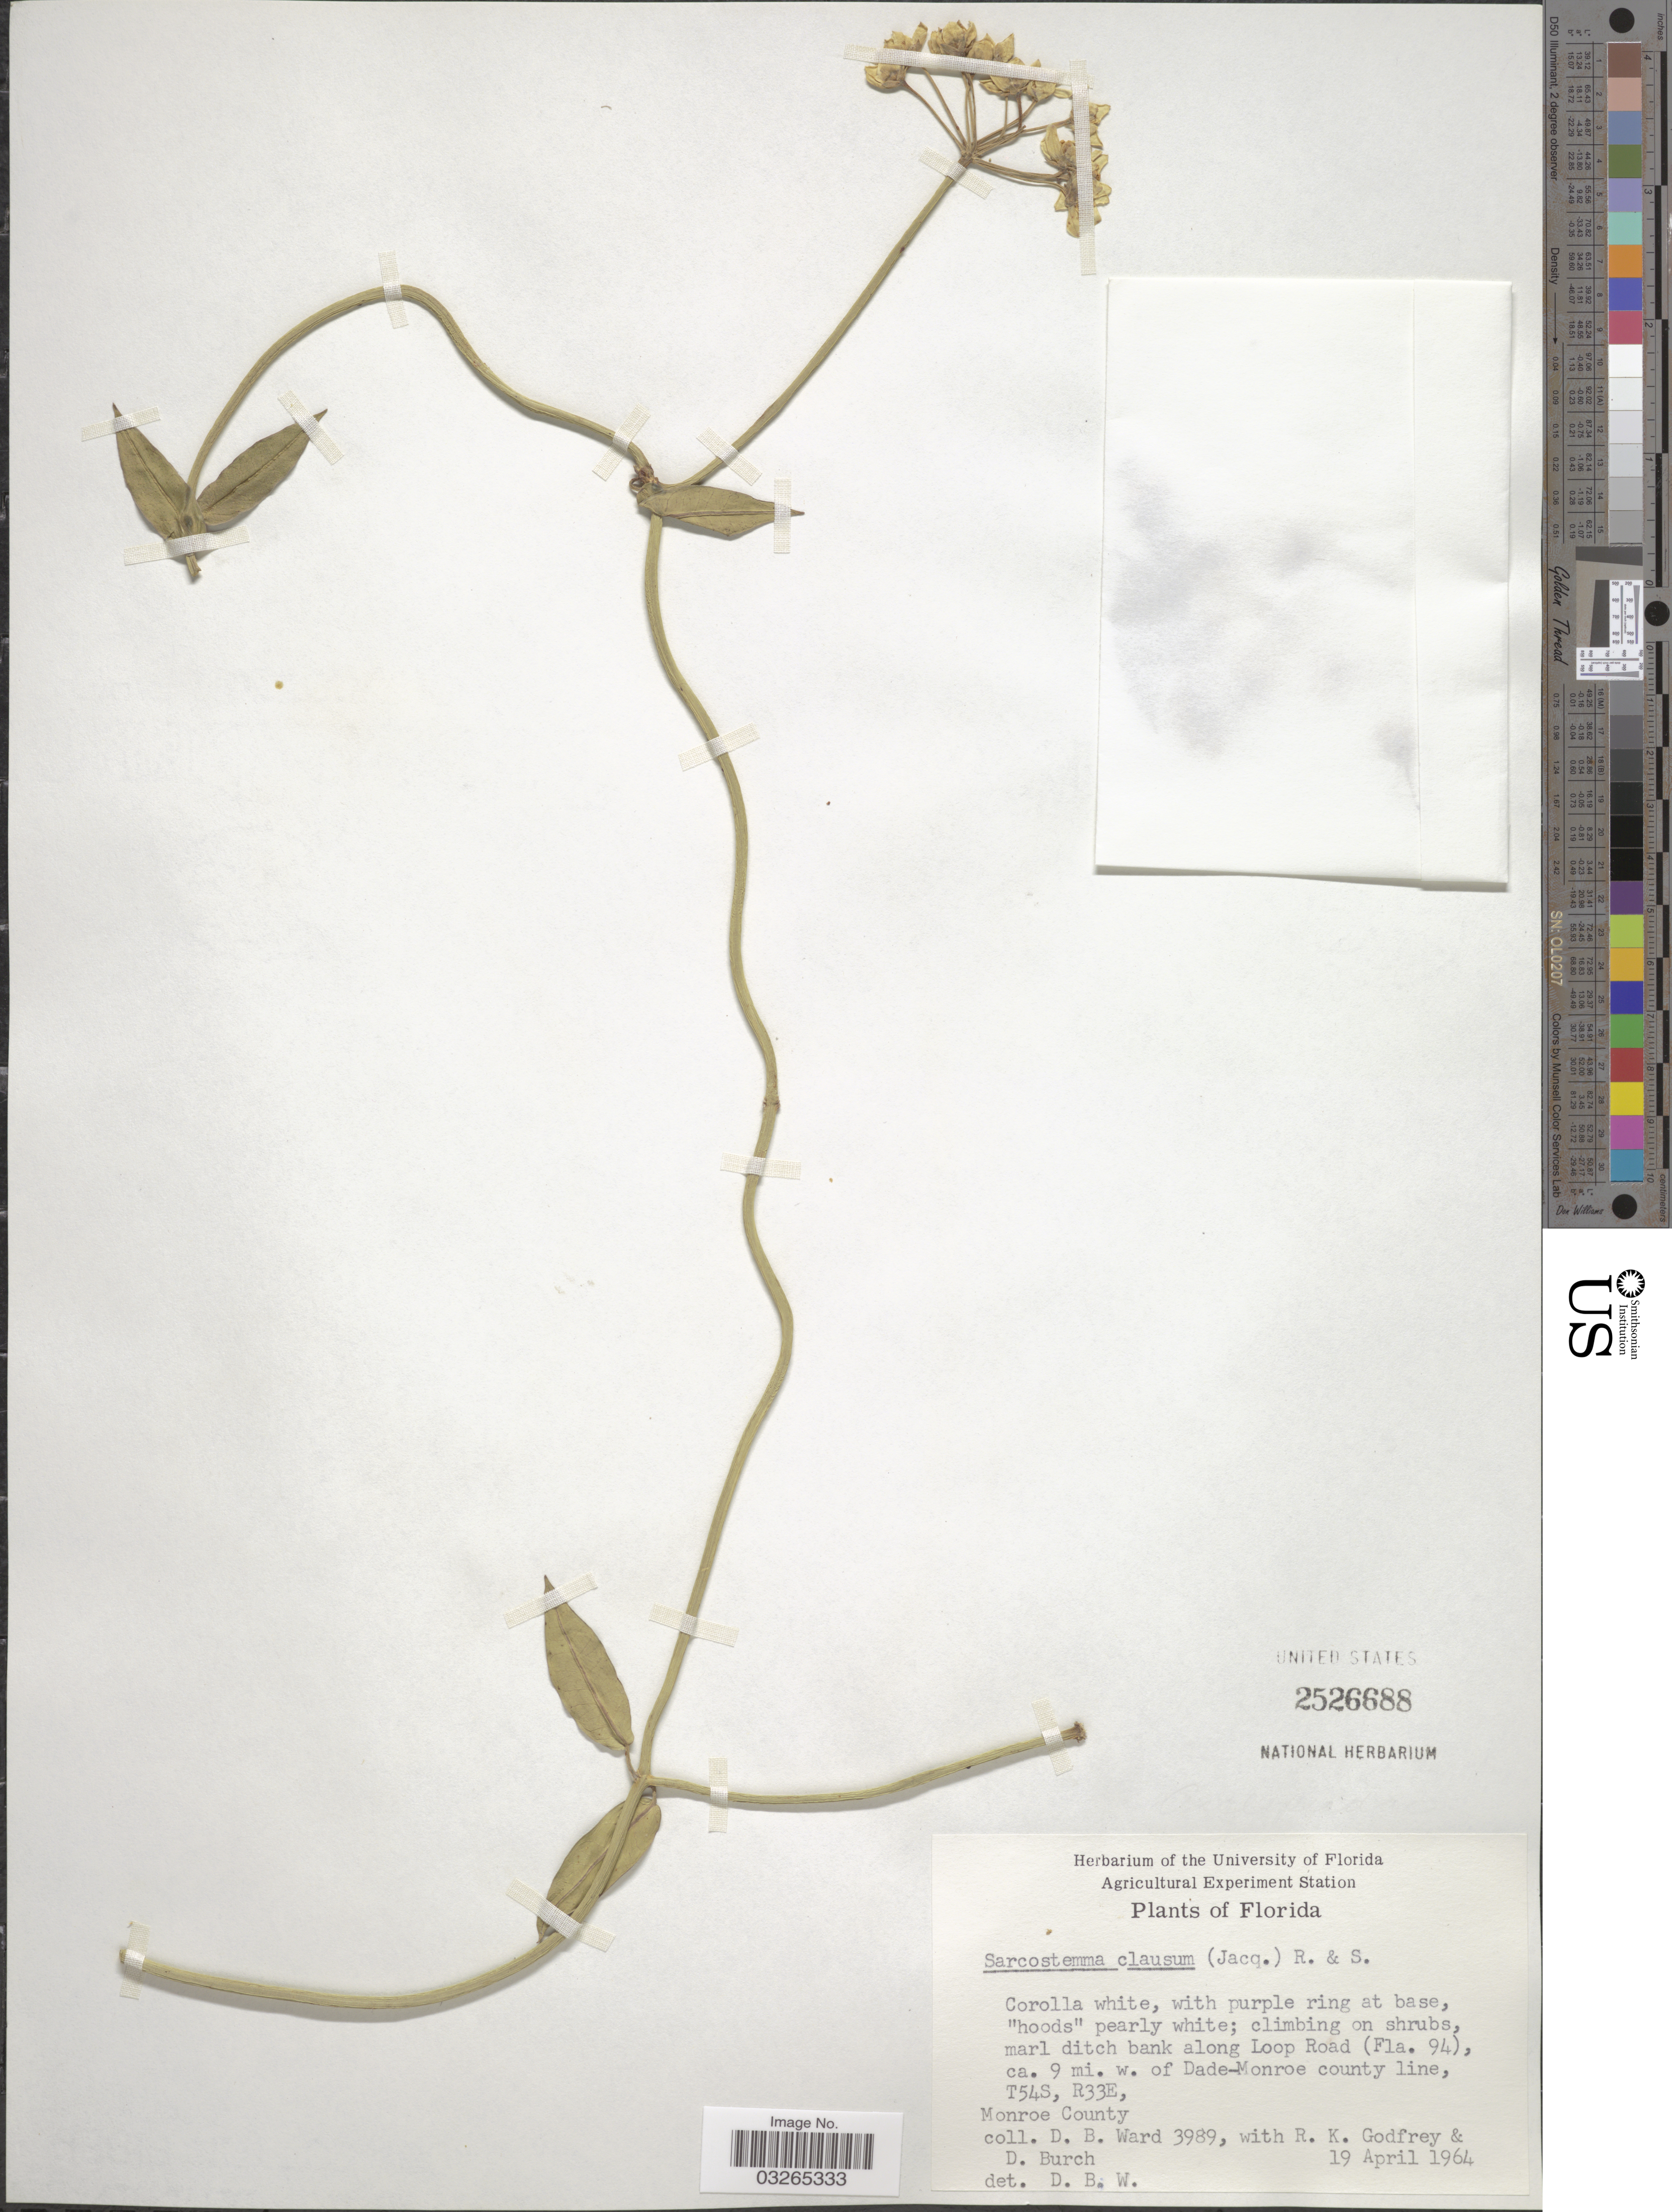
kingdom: Plantae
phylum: Tracheophyta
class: Magnoliopsida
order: Gentianales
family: Apocynaceae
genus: Sarcostemma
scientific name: Sarcostemma clausum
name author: (Jacq.) Schult.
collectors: D. B. Ward, R. K. Godfrey & D. Burch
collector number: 3989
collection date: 1964-04-19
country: United States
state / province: Florida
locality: Marl ditch bank along Loop Road (Fla. 94), ca. 9 mi. w. of Dade-Monroe county line, T54S, R33E, Monroe County.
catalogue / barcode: US 2526688